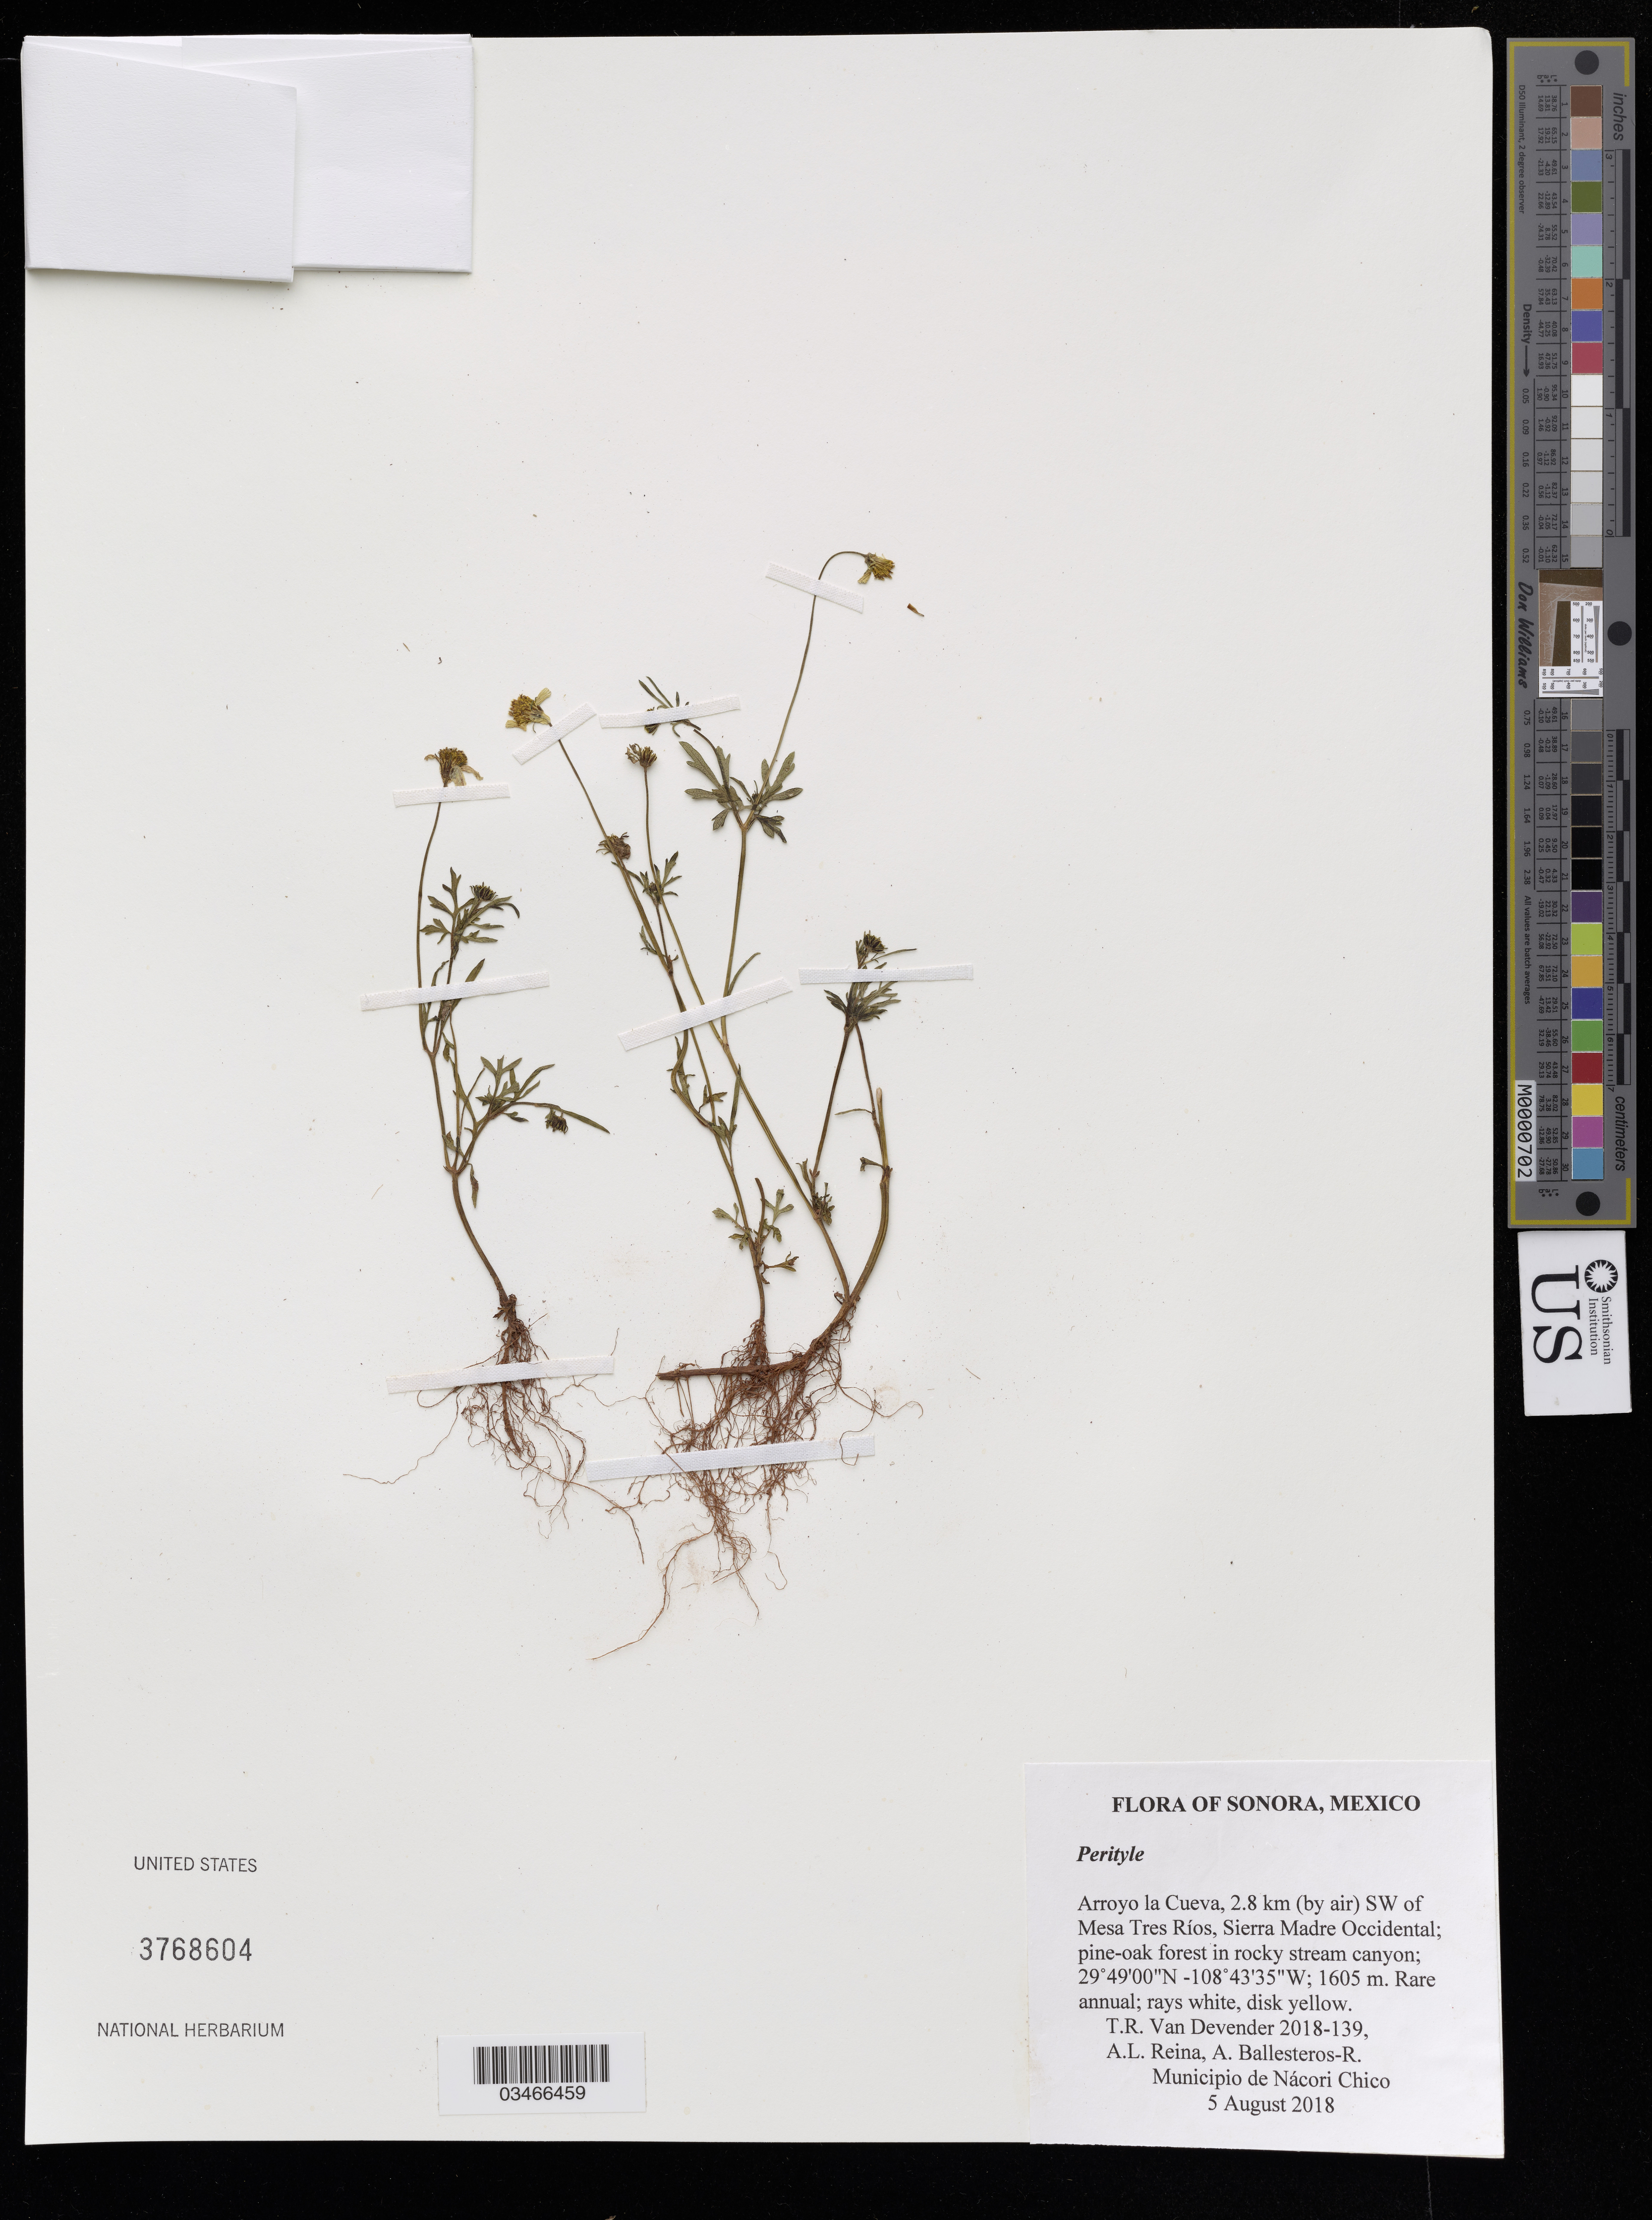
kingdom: Plantae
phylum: Tracheophyta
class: Magnoliopsida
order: Asterales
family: Asteraceae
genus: Perityle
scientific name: Perityle sp.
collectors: T. R. Van Devender, A. Reina & A. Ballesteros-R.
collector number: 2018-139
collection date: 2018-08-05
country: Mexico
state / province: Sonora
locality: Arroyo la Cueva, 2.8 km (by air) SW of Mesa Tres Ríos, Sierra Madre Occidental. Municipio de Nácori Chico.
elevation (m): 1605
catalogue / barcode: US 3768604